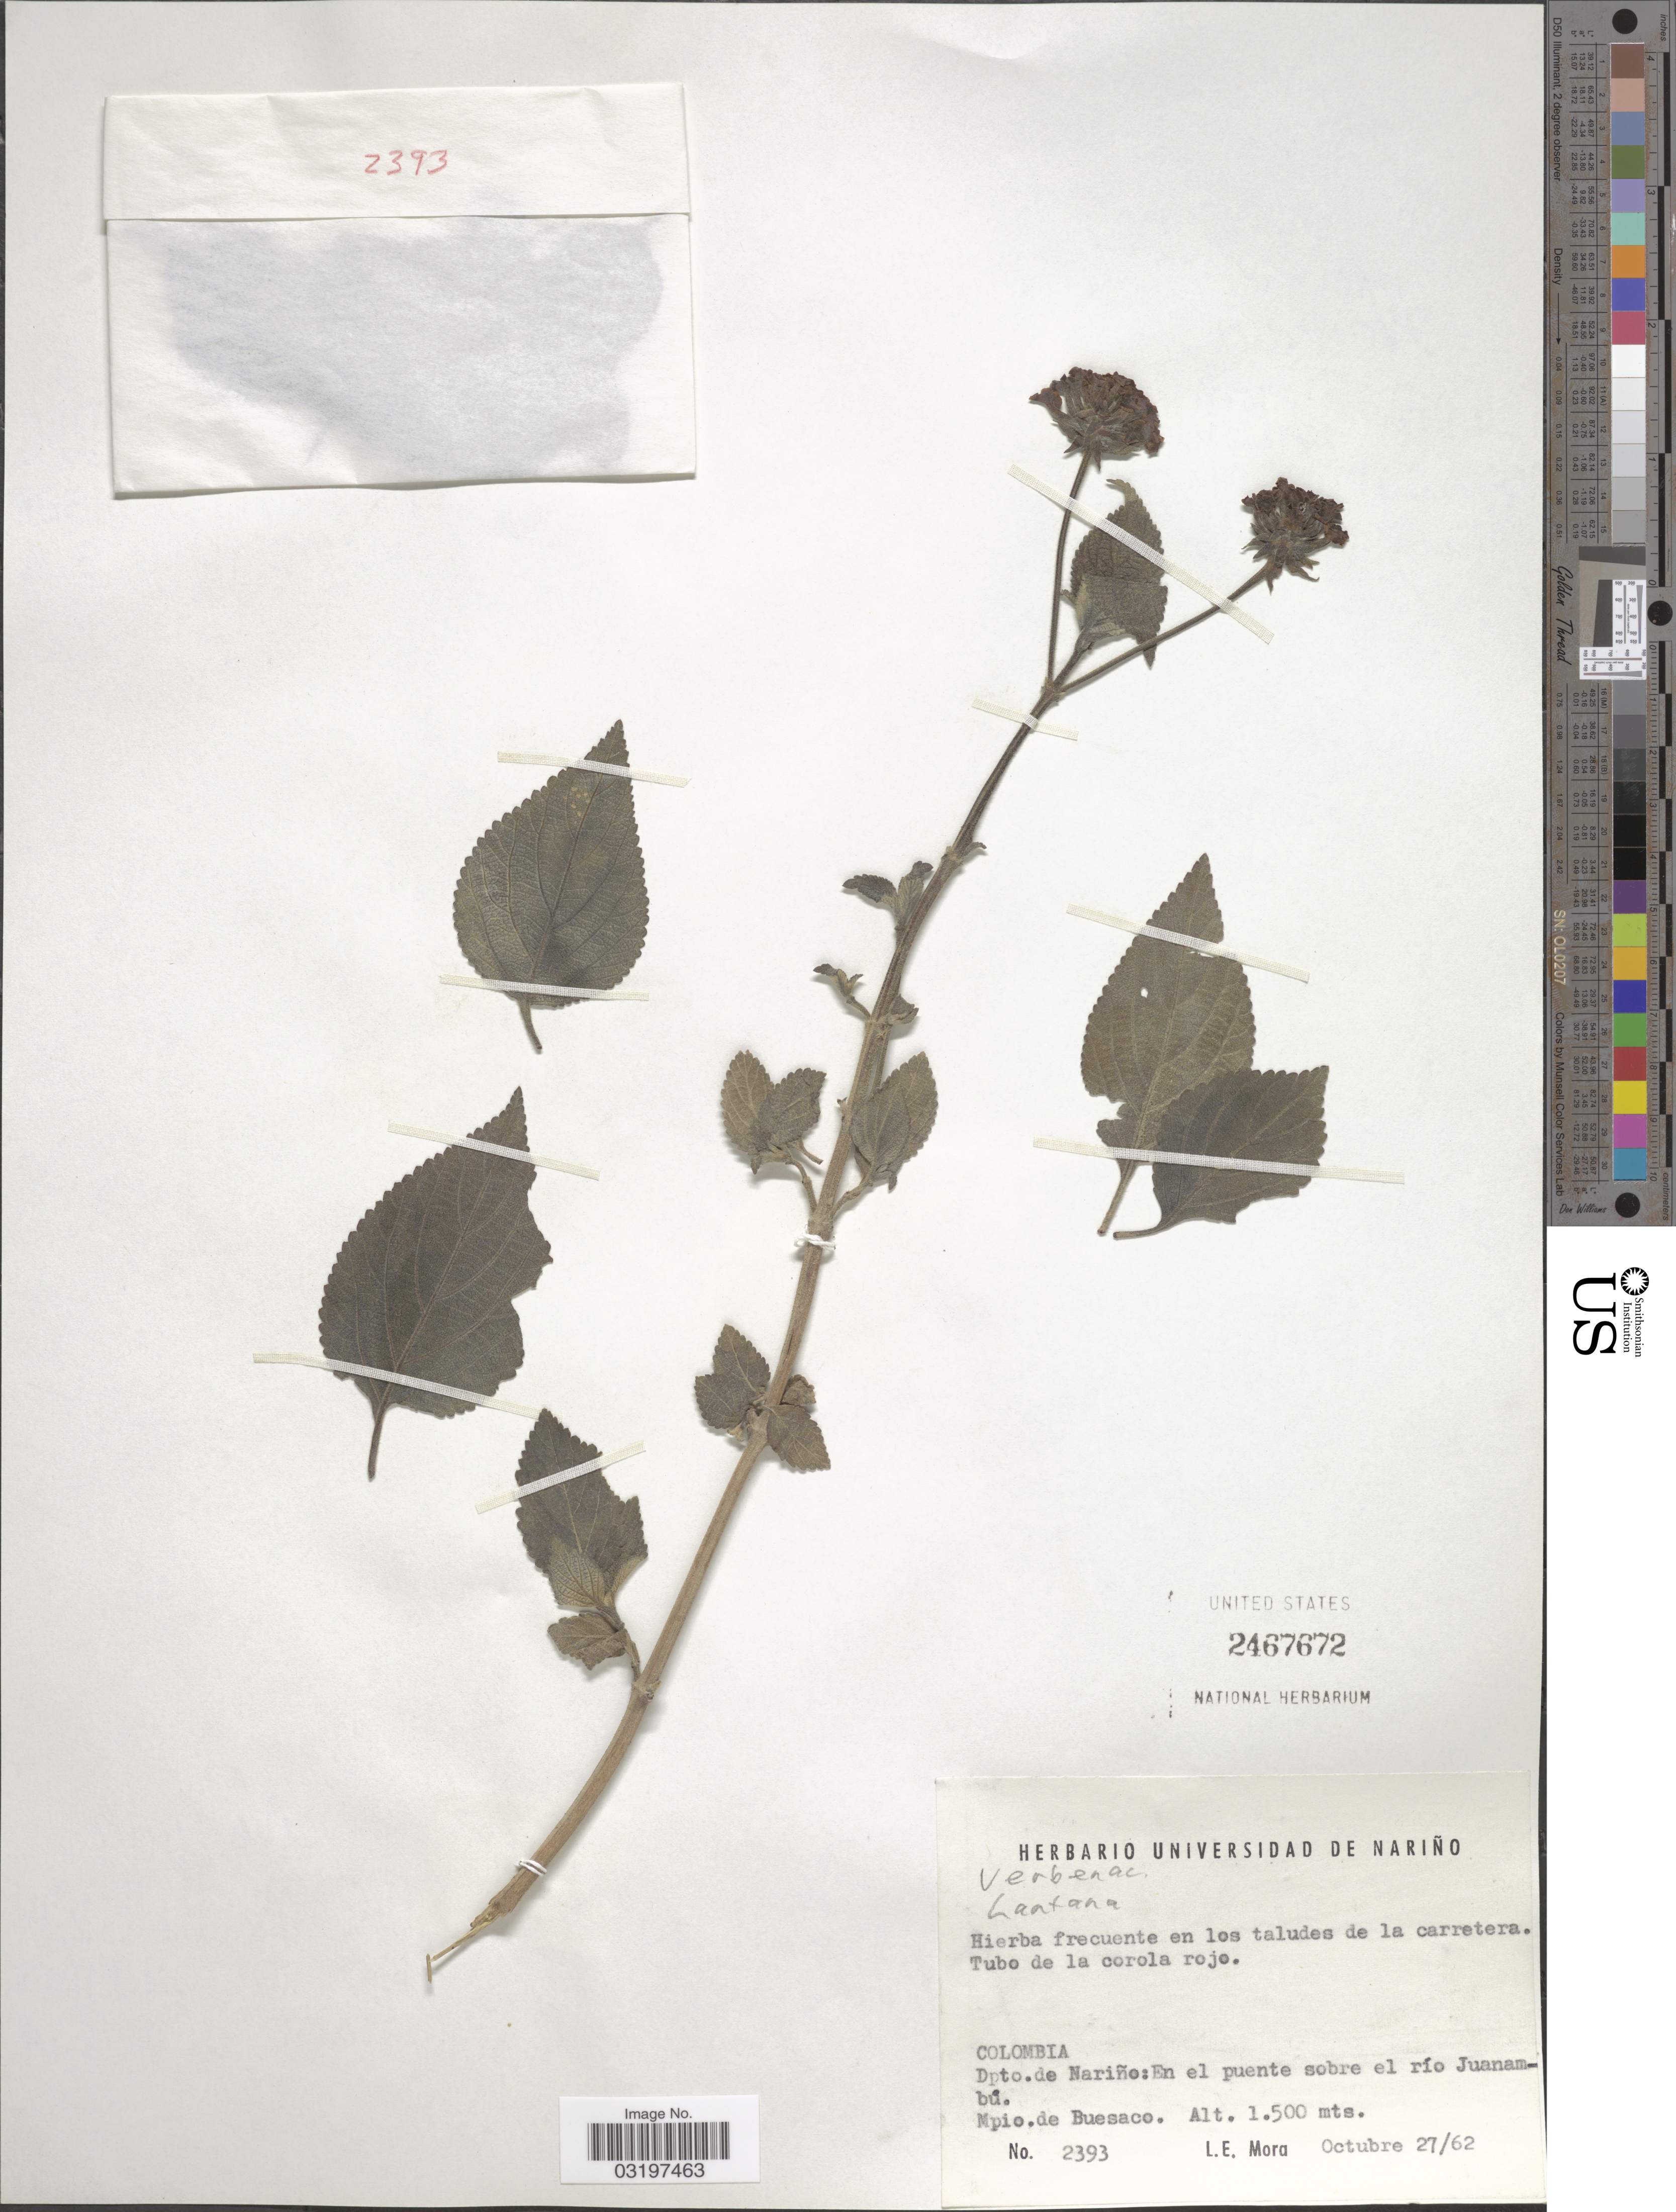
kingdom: Plantae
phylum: Tracheophyta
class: Magnoliopsida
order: Lamiales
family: Verbenaceae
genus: Lantana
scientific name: Lantana sp.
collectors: L. Mora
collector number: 2393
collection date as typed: Transcribed d/m/y: 27/10/62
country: Colombia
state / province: Nariño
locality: Dpto. de Nariño: En el puente sobre el río Juanambú. Mpio. de Buesaco.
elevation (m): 1500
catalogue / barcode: US 2467672